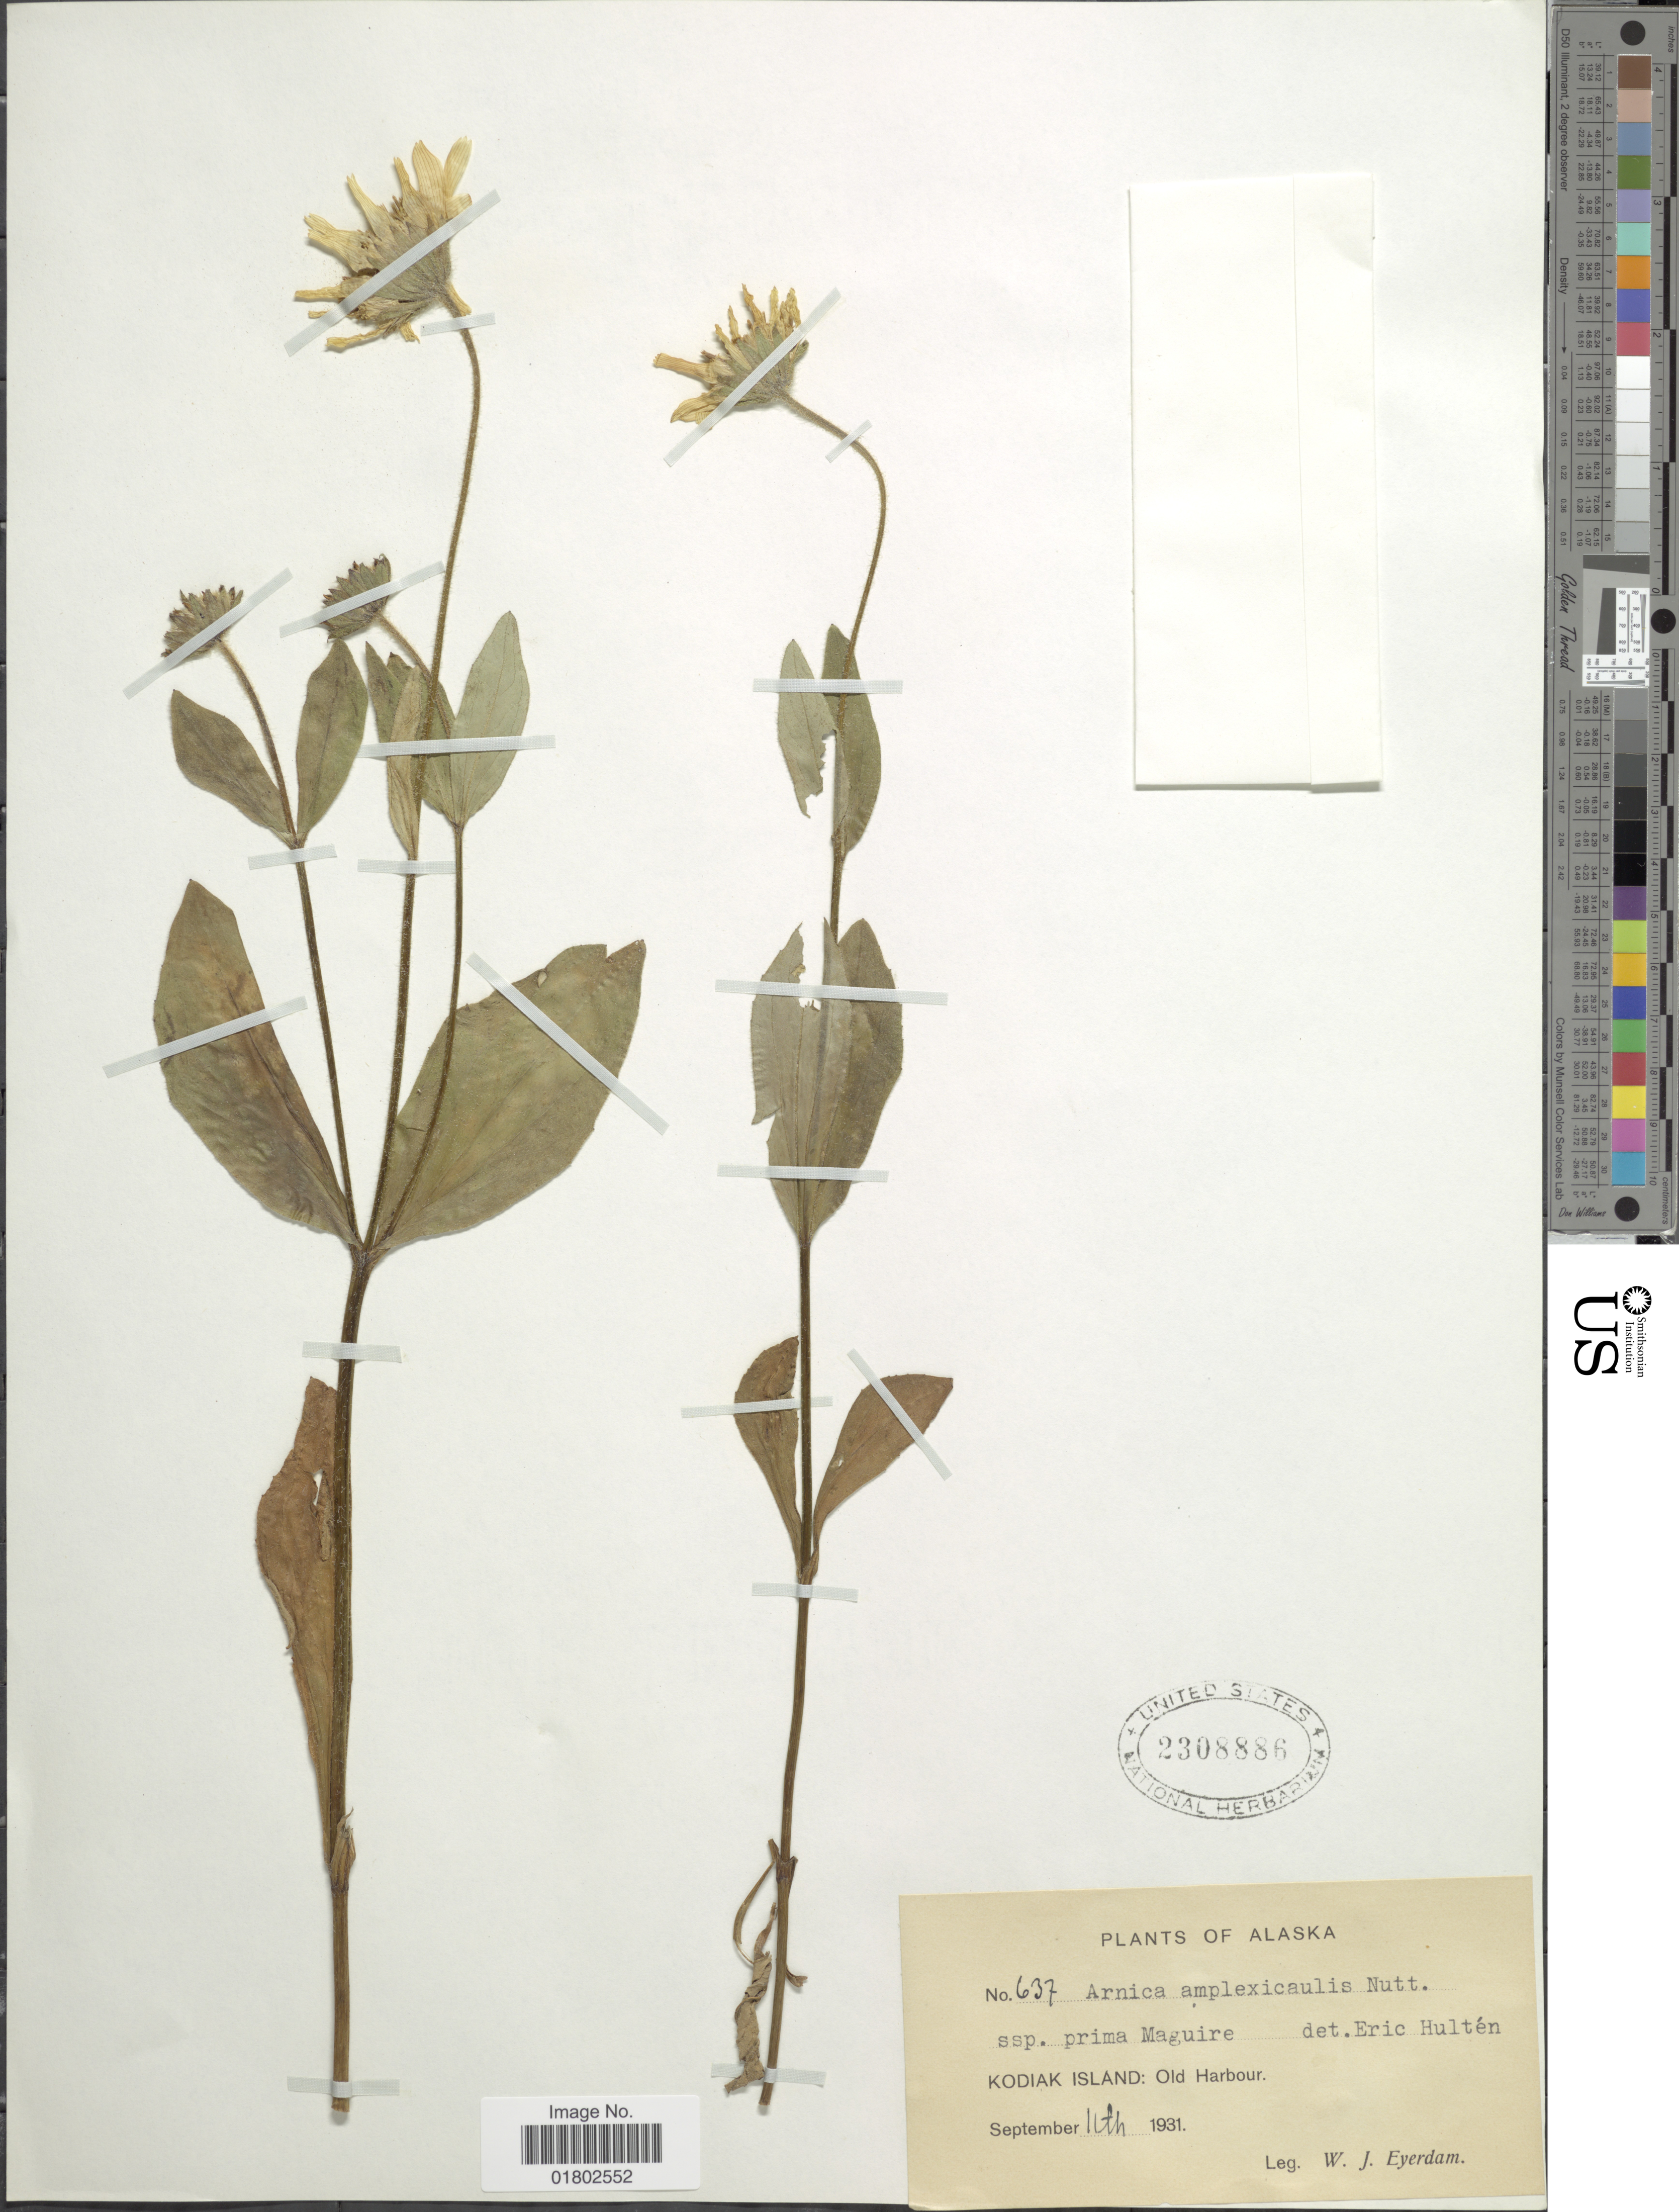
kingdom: Plantae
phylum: Tracheophyta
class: Magnoliopsida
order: Asterales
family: Asteraceae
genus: Arnica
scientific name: Arnica amplexifolia subsp. prima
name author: Maguire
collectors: W. J. Eyerdam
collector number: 637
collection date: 1931-09-11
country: United States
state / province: Alaska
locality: Kodiak Island: Old Harbour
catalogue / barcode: US 2308886